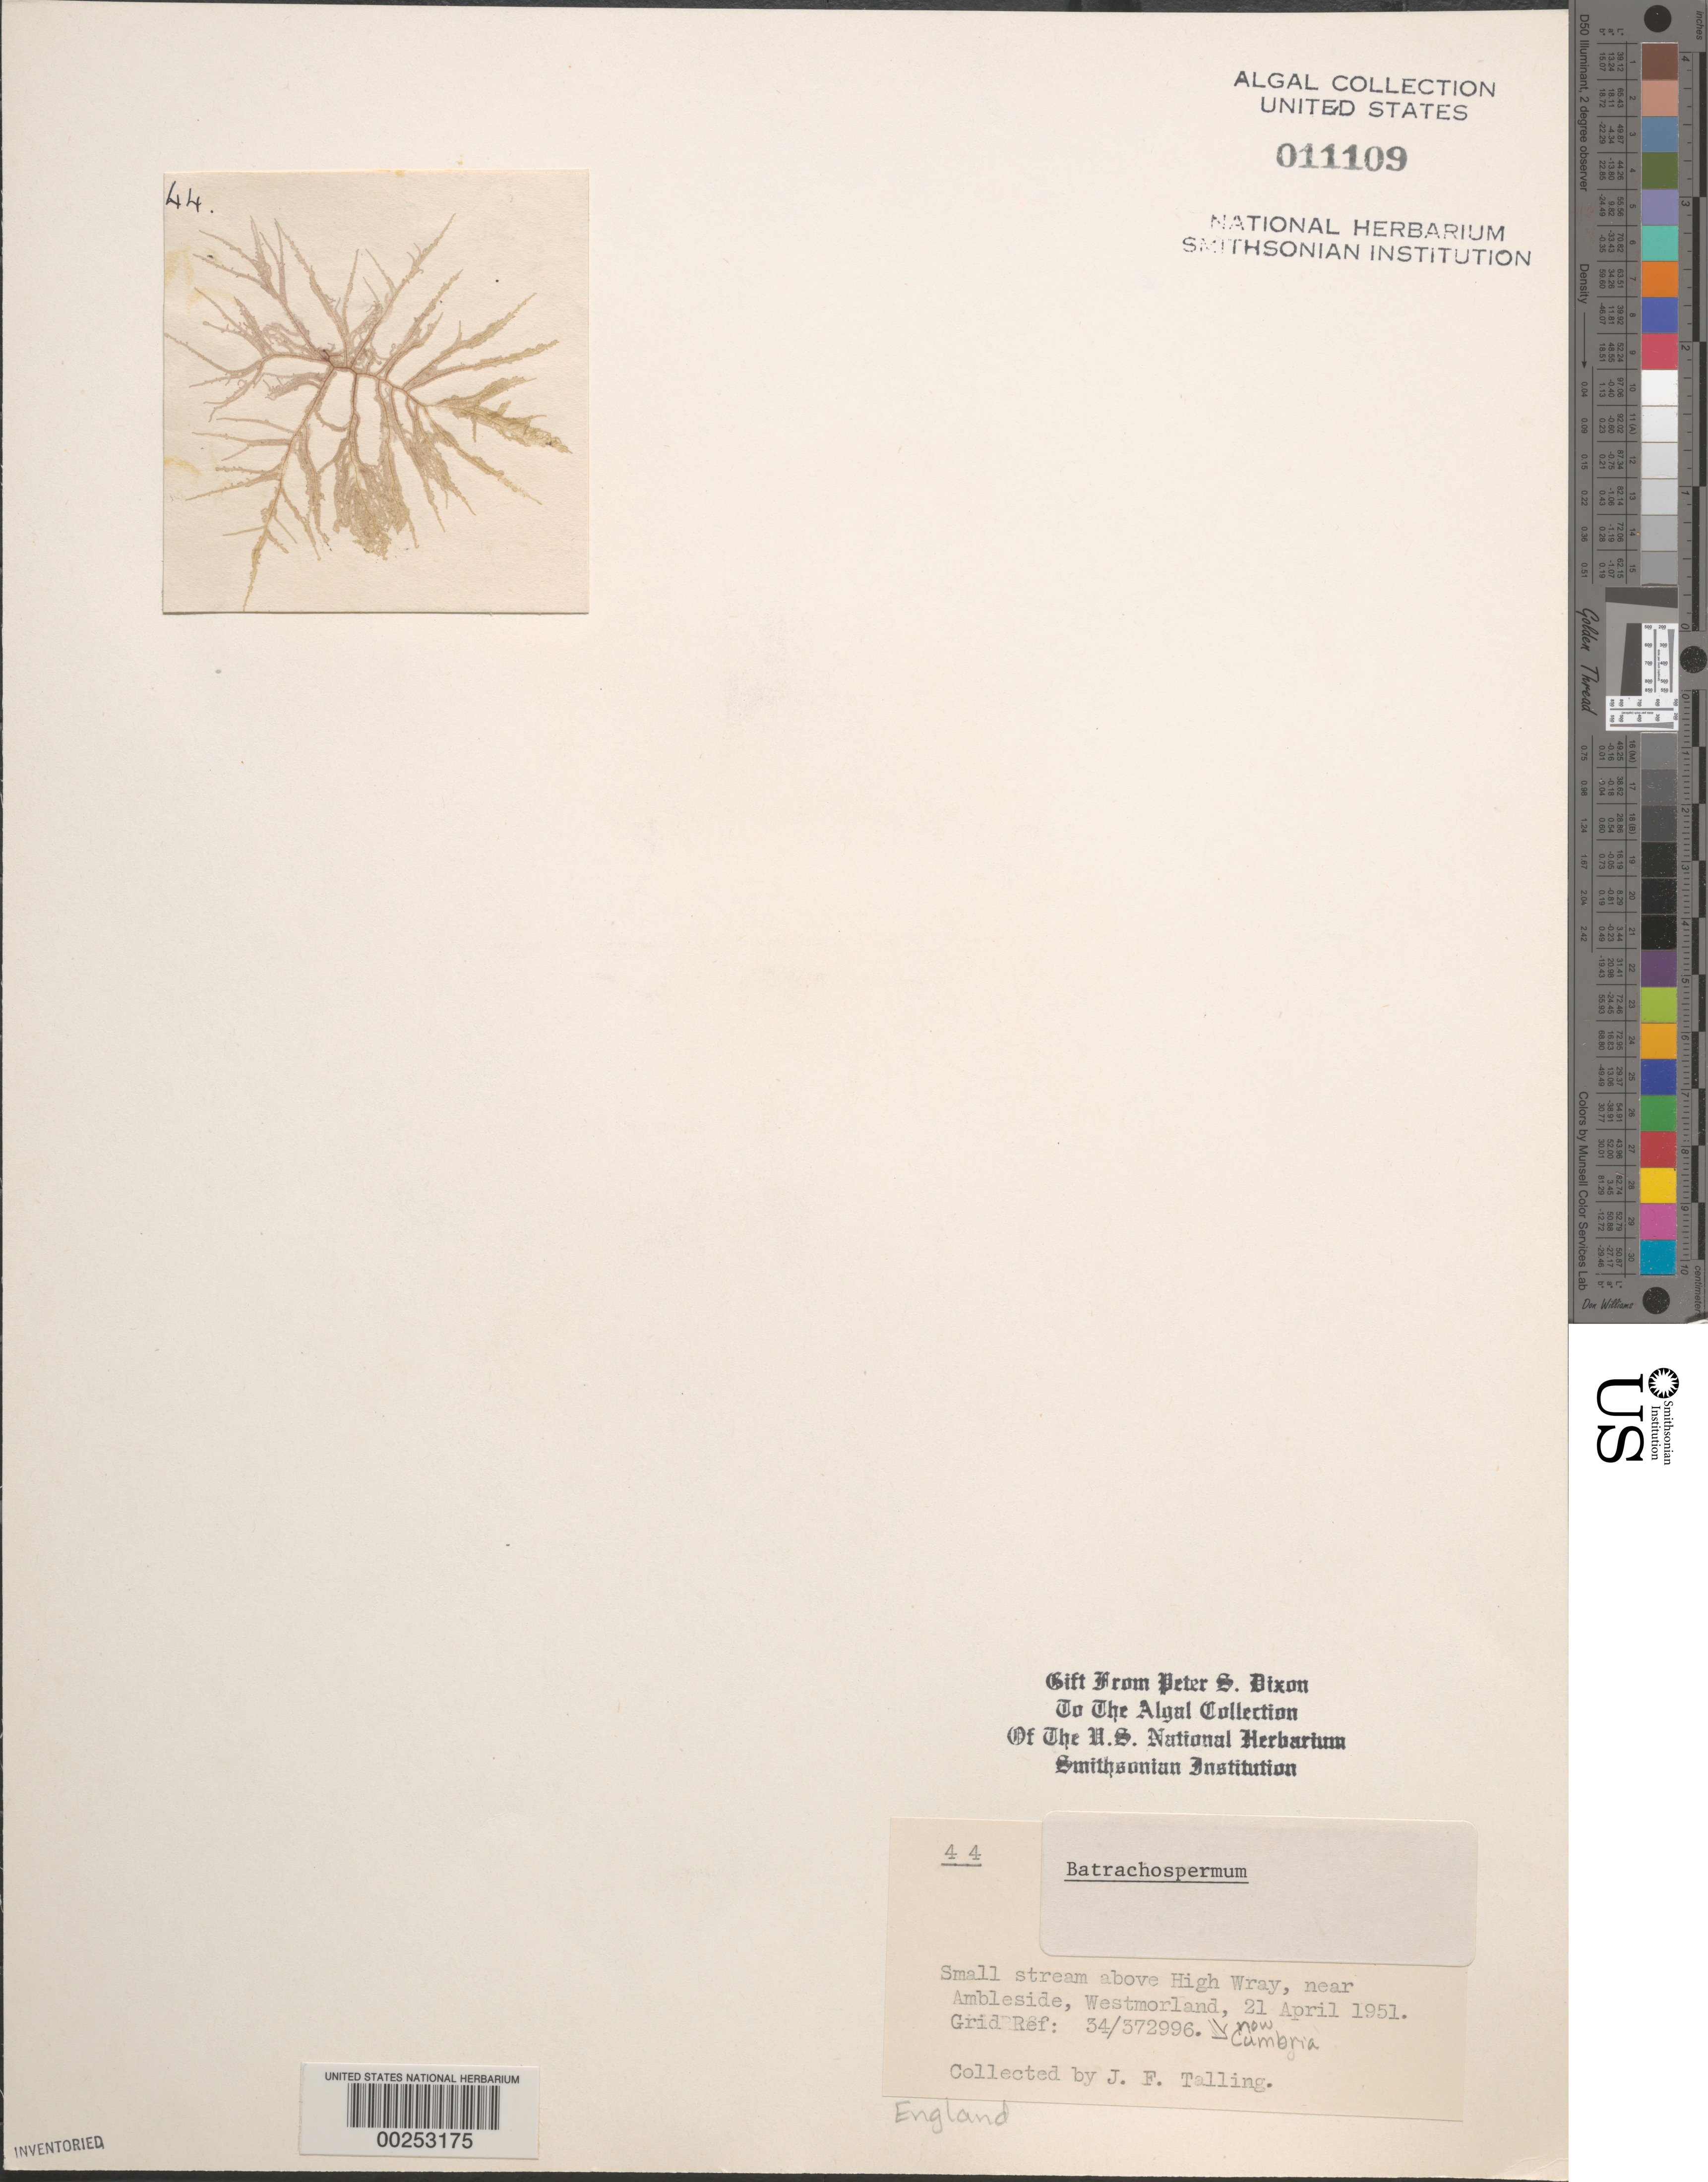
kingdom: Plantae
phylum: Rhodophyta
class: Florideophyceae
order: Batrachospermales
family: Batrachospermaceae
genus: Batrachospermum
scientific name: Batrachospermum sp.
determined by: Dixon, P. S.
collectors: J. Talling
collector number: PSD 44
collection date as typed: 21 Apr 1951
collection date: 1951-04-21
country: United Kingdom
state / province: England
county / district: Cumbria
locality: Above High Wray, near Ambleside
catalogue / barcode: US 11109